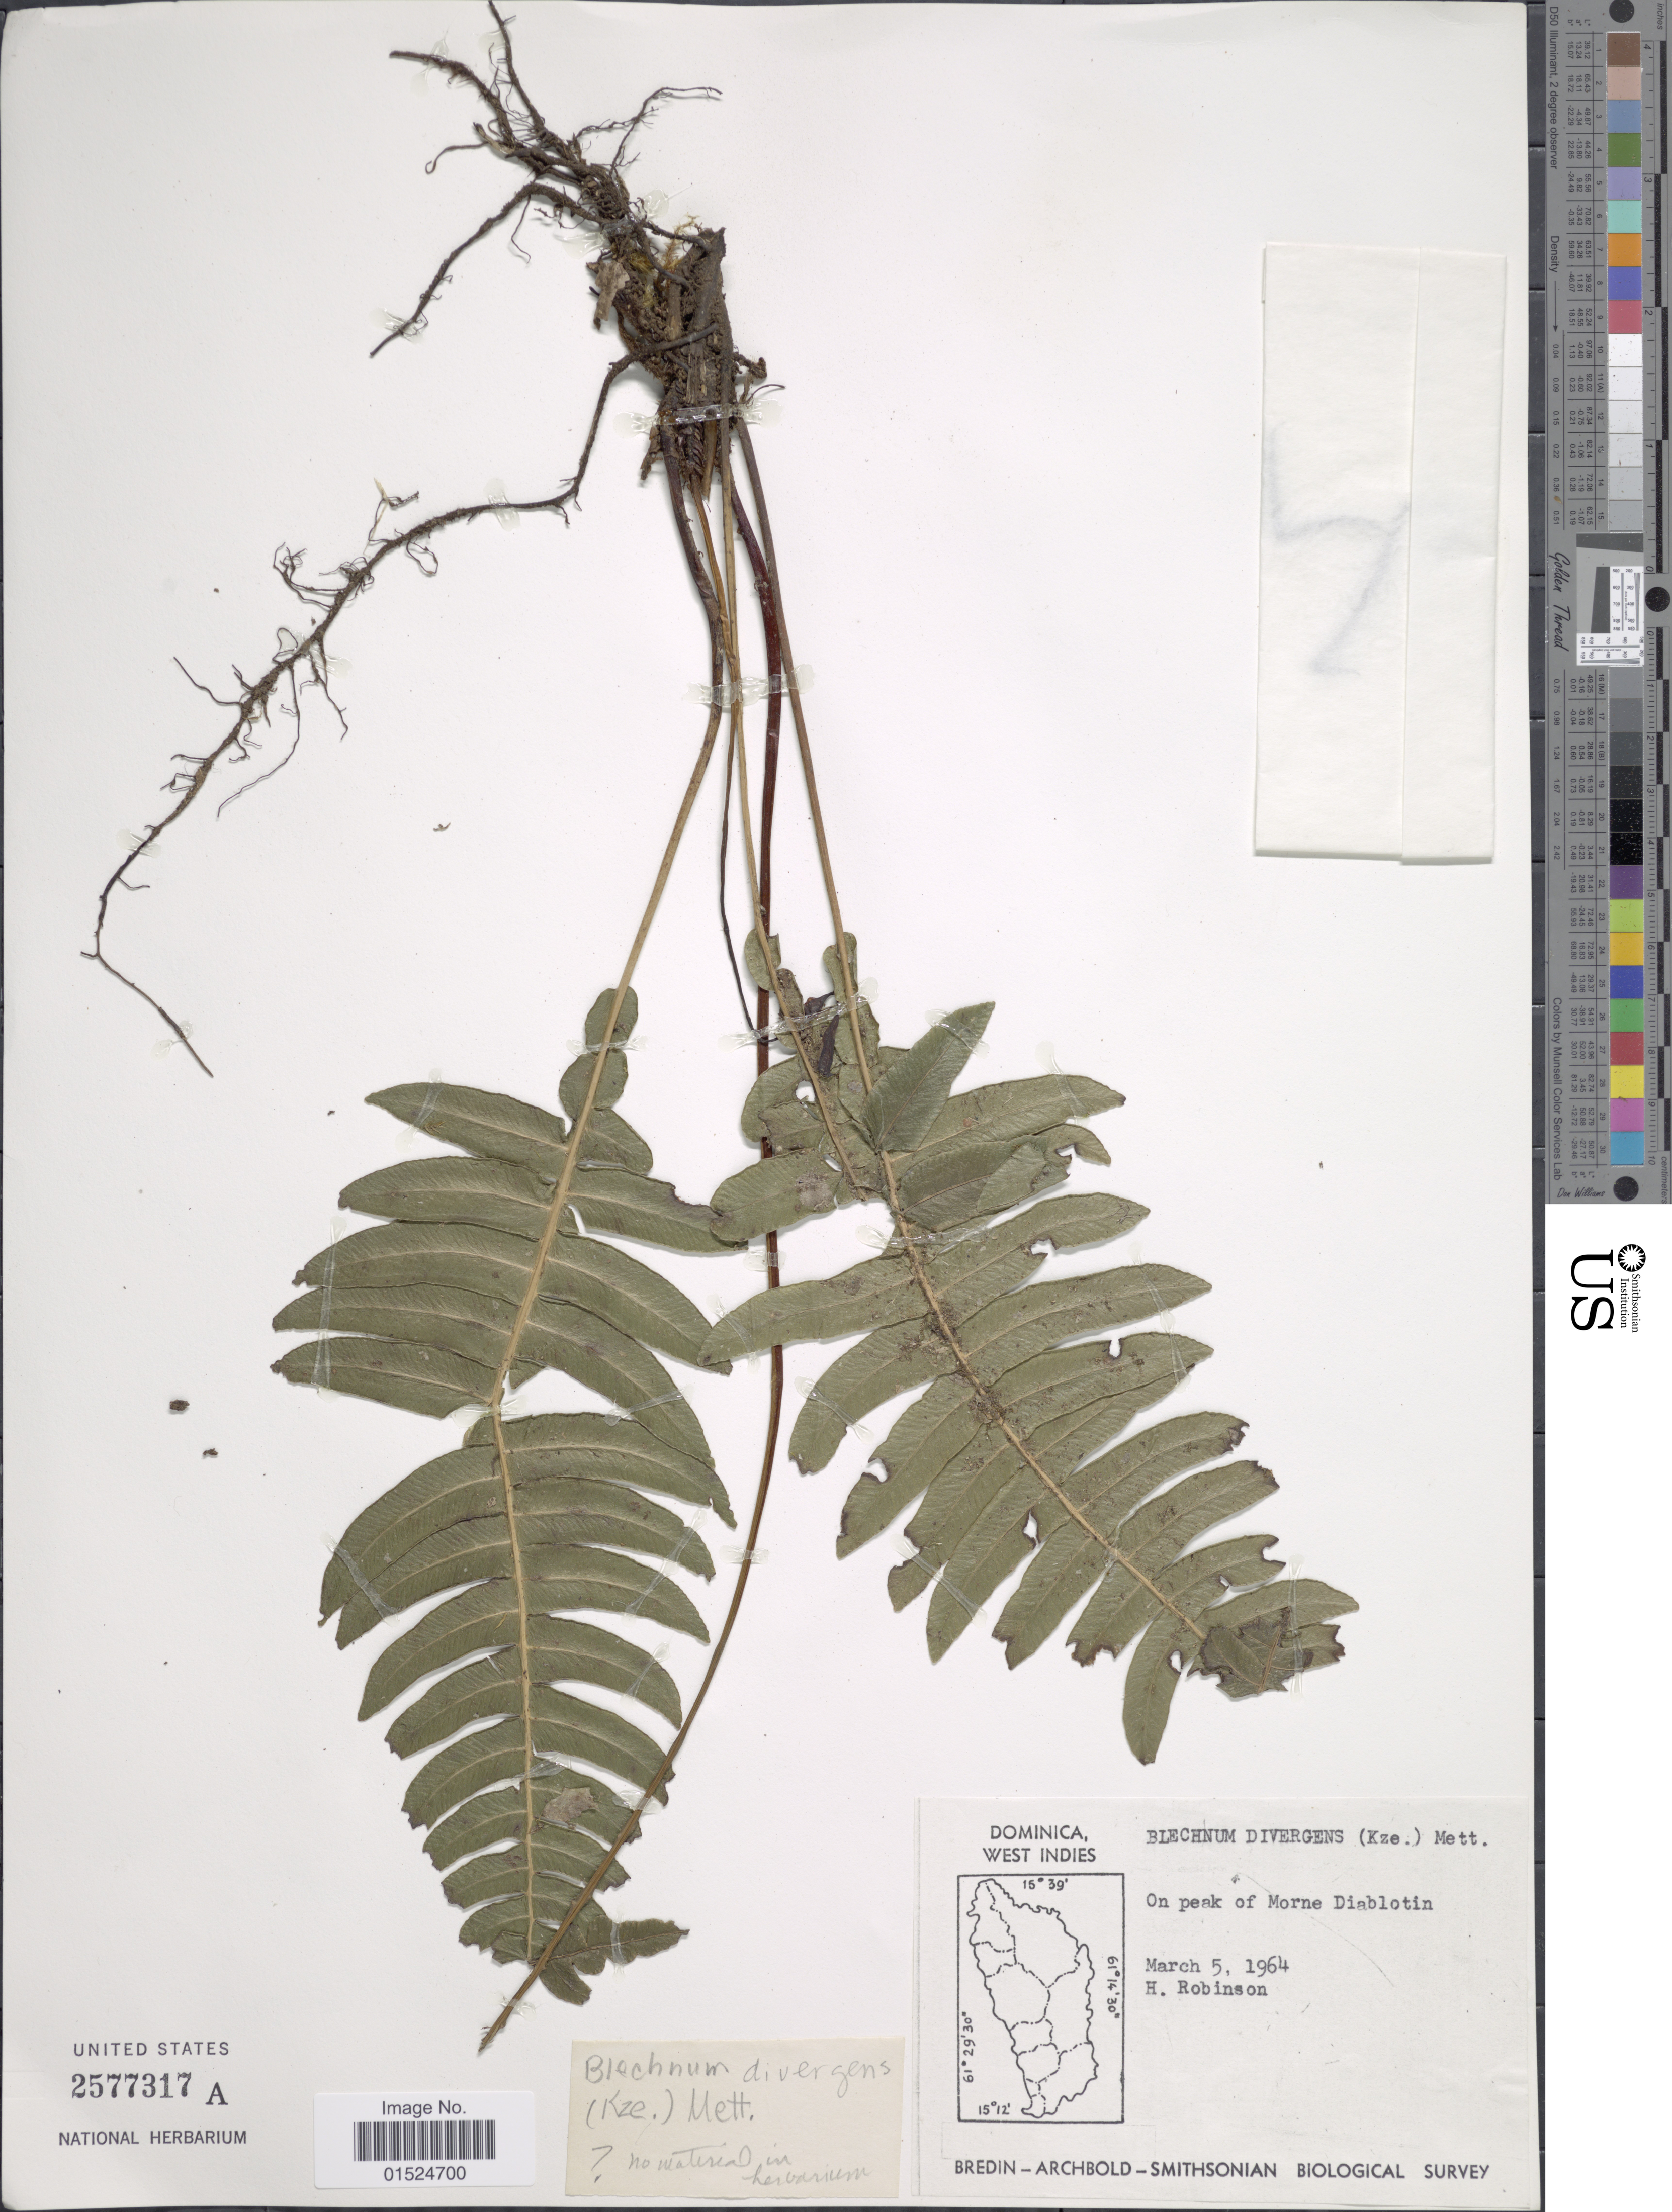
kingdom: Plantae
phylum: Tracheophyta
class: Polypodiopsida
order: Polypodiales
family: Blechnaceae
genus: Blechnum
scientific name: Blechnum divergens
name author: (Kunze) Mett.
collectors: H. Robinson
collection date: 1964-03-05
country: Dominica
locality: West Indies, On peak of Morne Diablotin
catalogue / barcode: US 2577317A